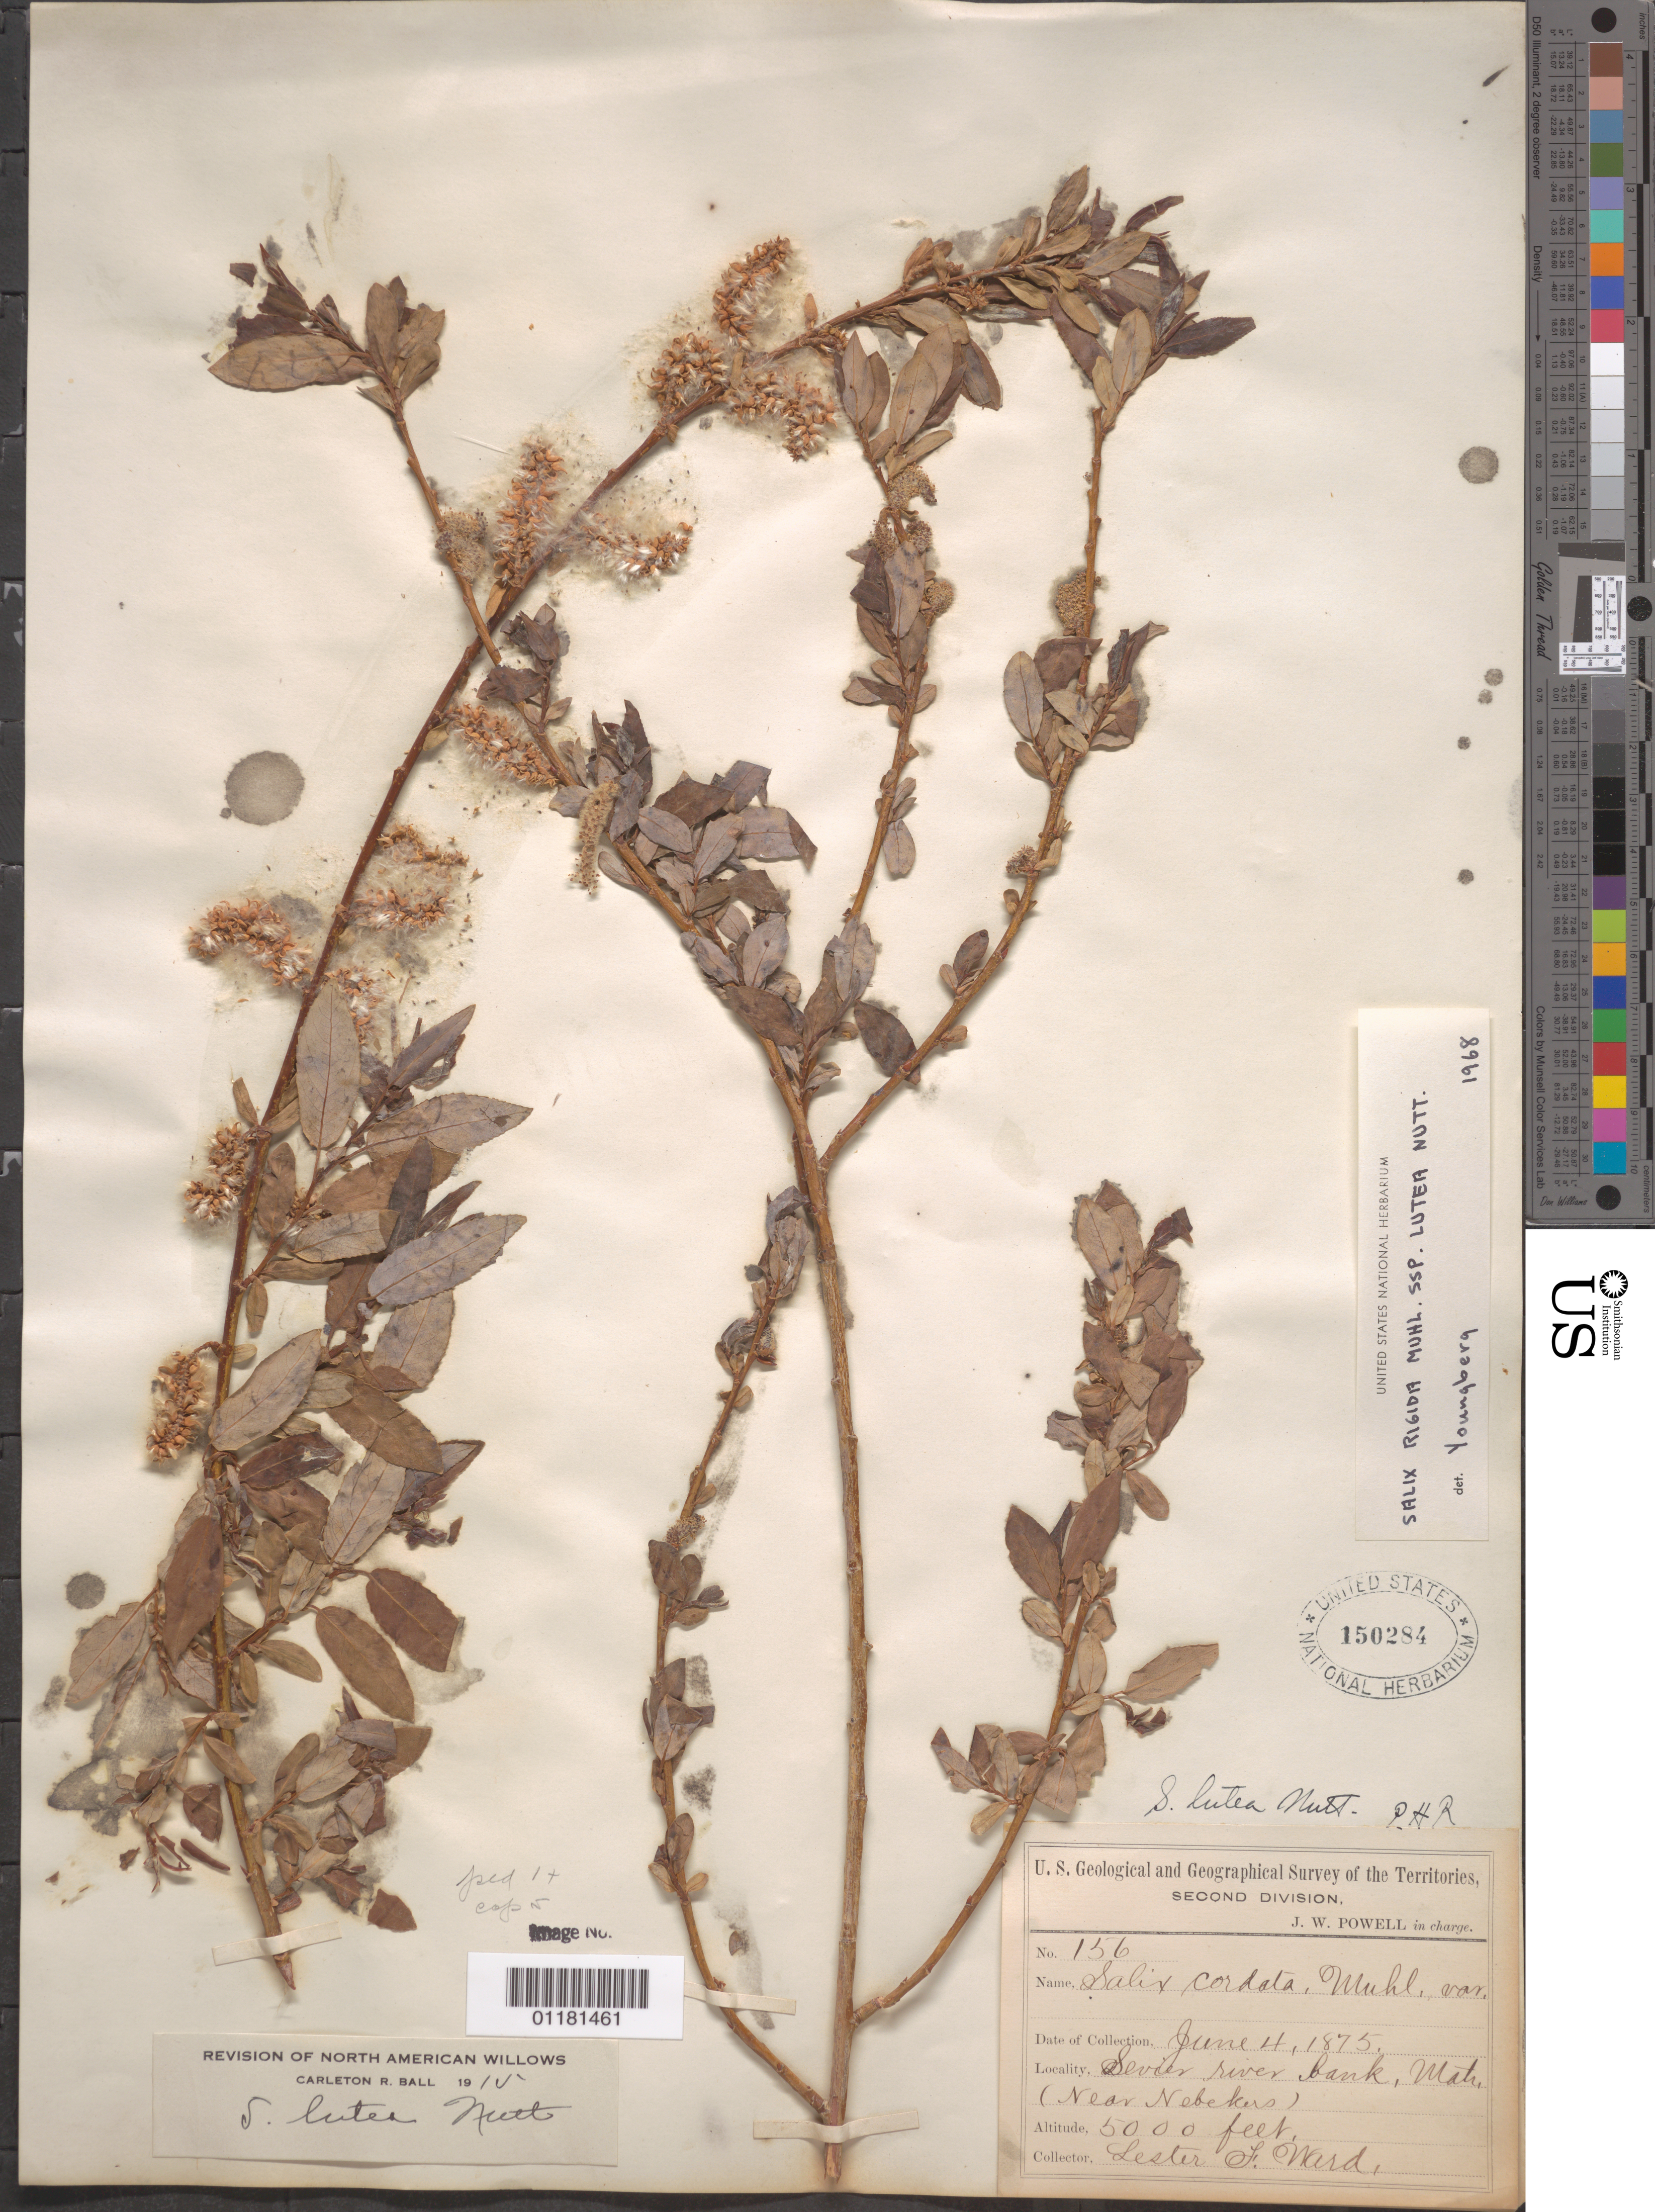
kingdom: Plantae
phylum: Tracheophyta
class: Magnoliopsida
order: Malpighiales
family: Salicaceae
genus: Salix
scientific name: Salix lutea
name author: Nutt.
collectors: L. F. Ward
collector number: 156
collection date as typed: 04 Jun 1875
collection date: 1875-06-04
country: United States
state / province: Utah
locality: Sevier River Bank.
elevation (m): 1524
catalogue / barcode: US 150284